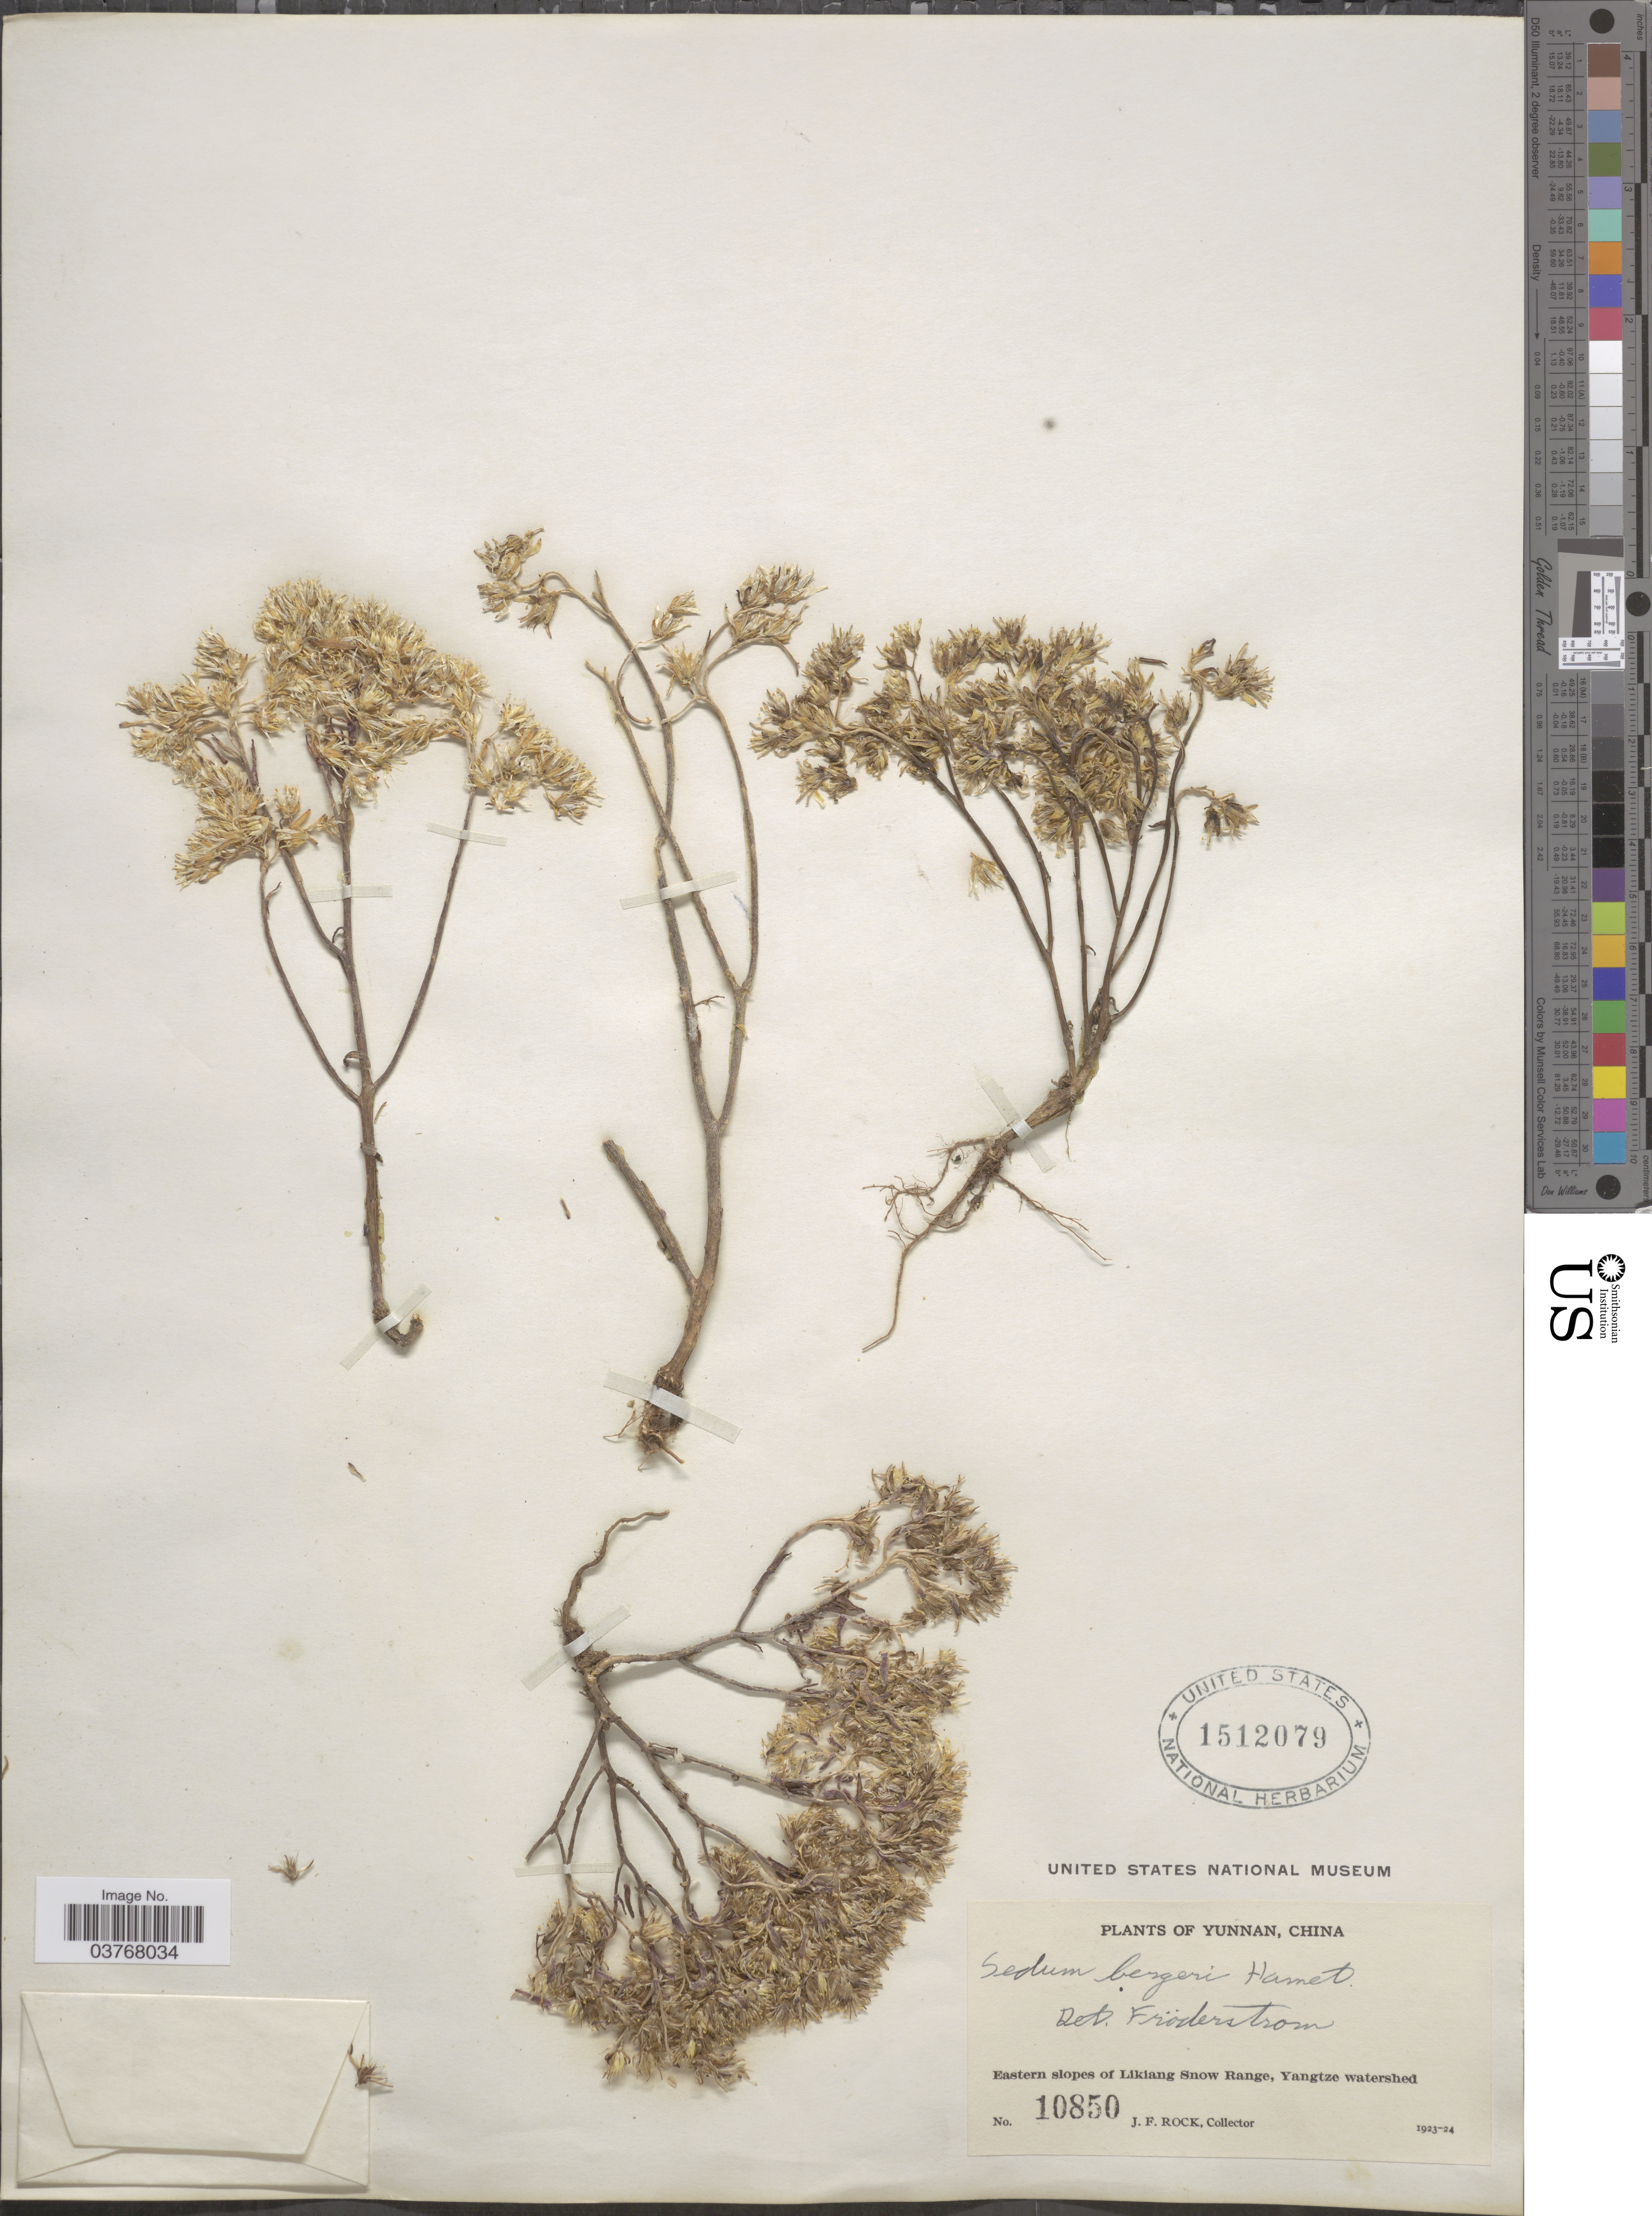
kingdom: Plantae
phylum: Tracheophyta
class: Magnoliopsida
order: Saxifragales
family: Crassulaceae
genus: Sedum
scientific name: Sedum bergeri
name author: Raym.-Hamet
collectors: J. Rock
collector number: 10850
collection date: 1923/1924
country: China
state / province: Yunnan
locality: Eastern slopes of Likiang Snow Range, Yangtze watershed.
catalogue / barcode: US 1512079